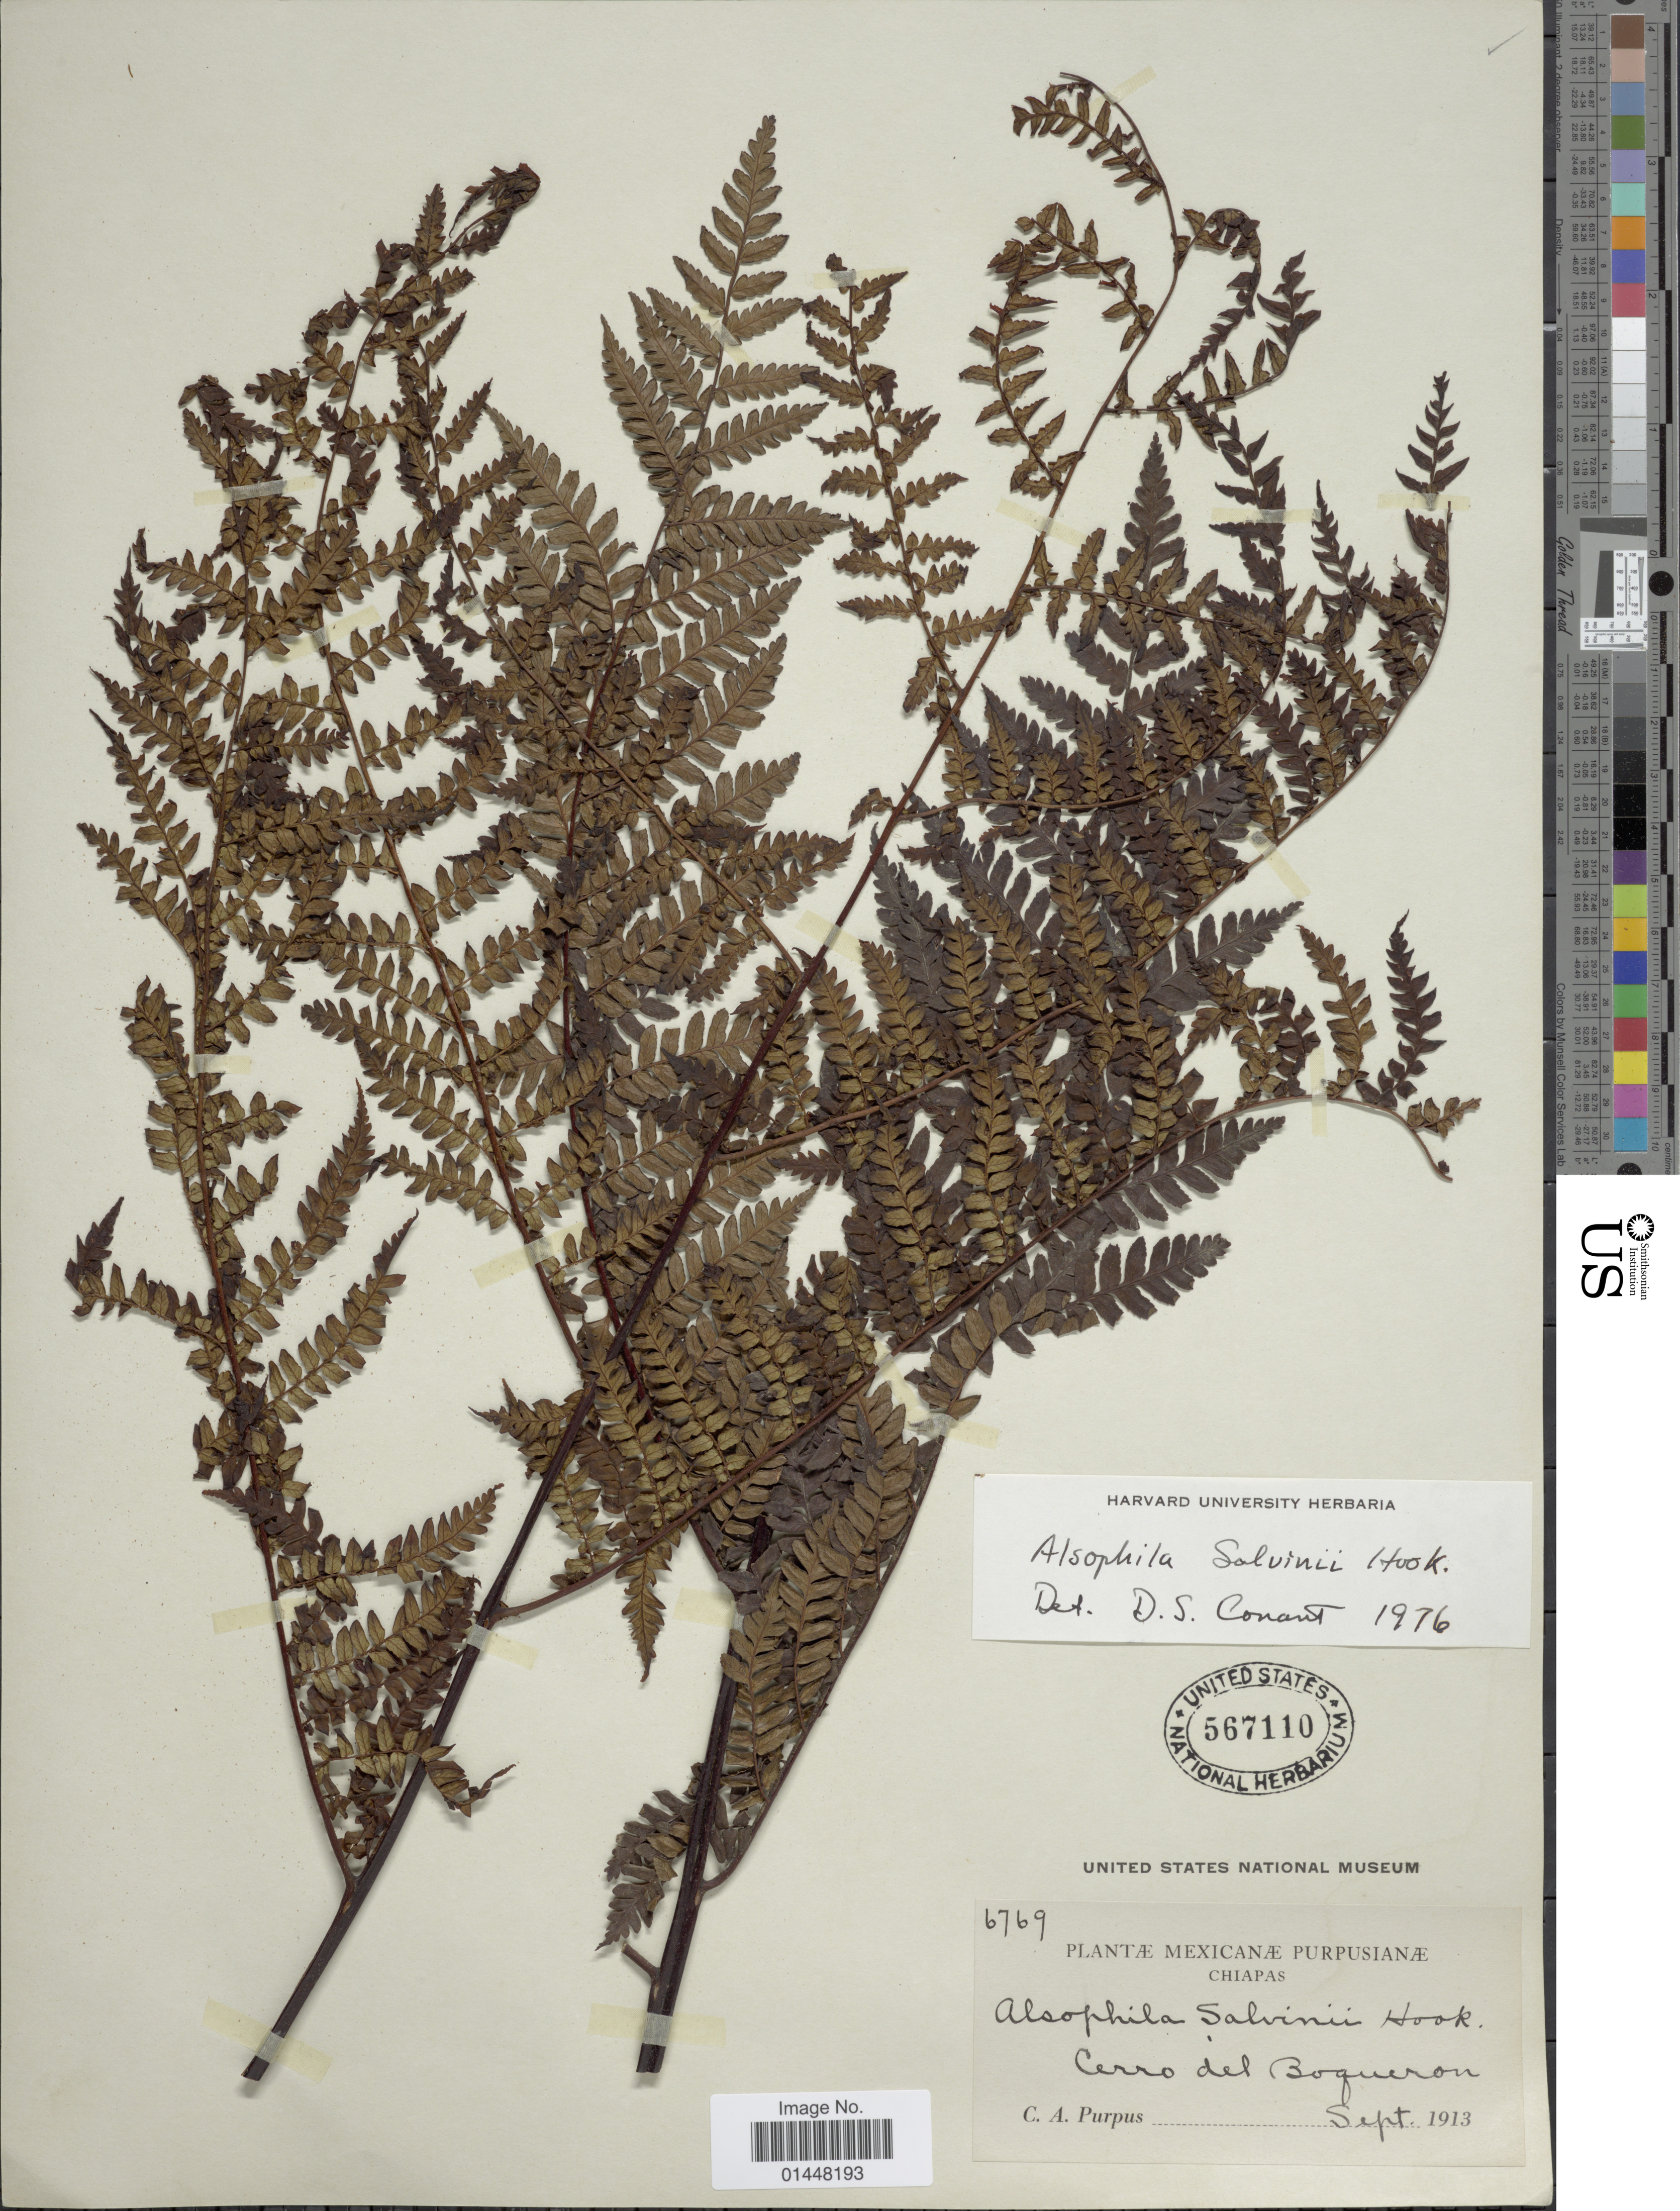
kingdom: Plantae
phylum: Tracheophyta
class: Polypodiopsida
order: Cyatheales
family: Cyatheaceae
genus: Gymnosphaera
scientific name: Gymnosphaera salvinii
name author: (Hook.)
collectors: C. A. Purpus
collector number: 6769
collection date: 1913-09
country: Mexico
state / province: Chiapas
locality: Mexicanae. Cerro del Boqueron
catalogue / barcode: US 567110